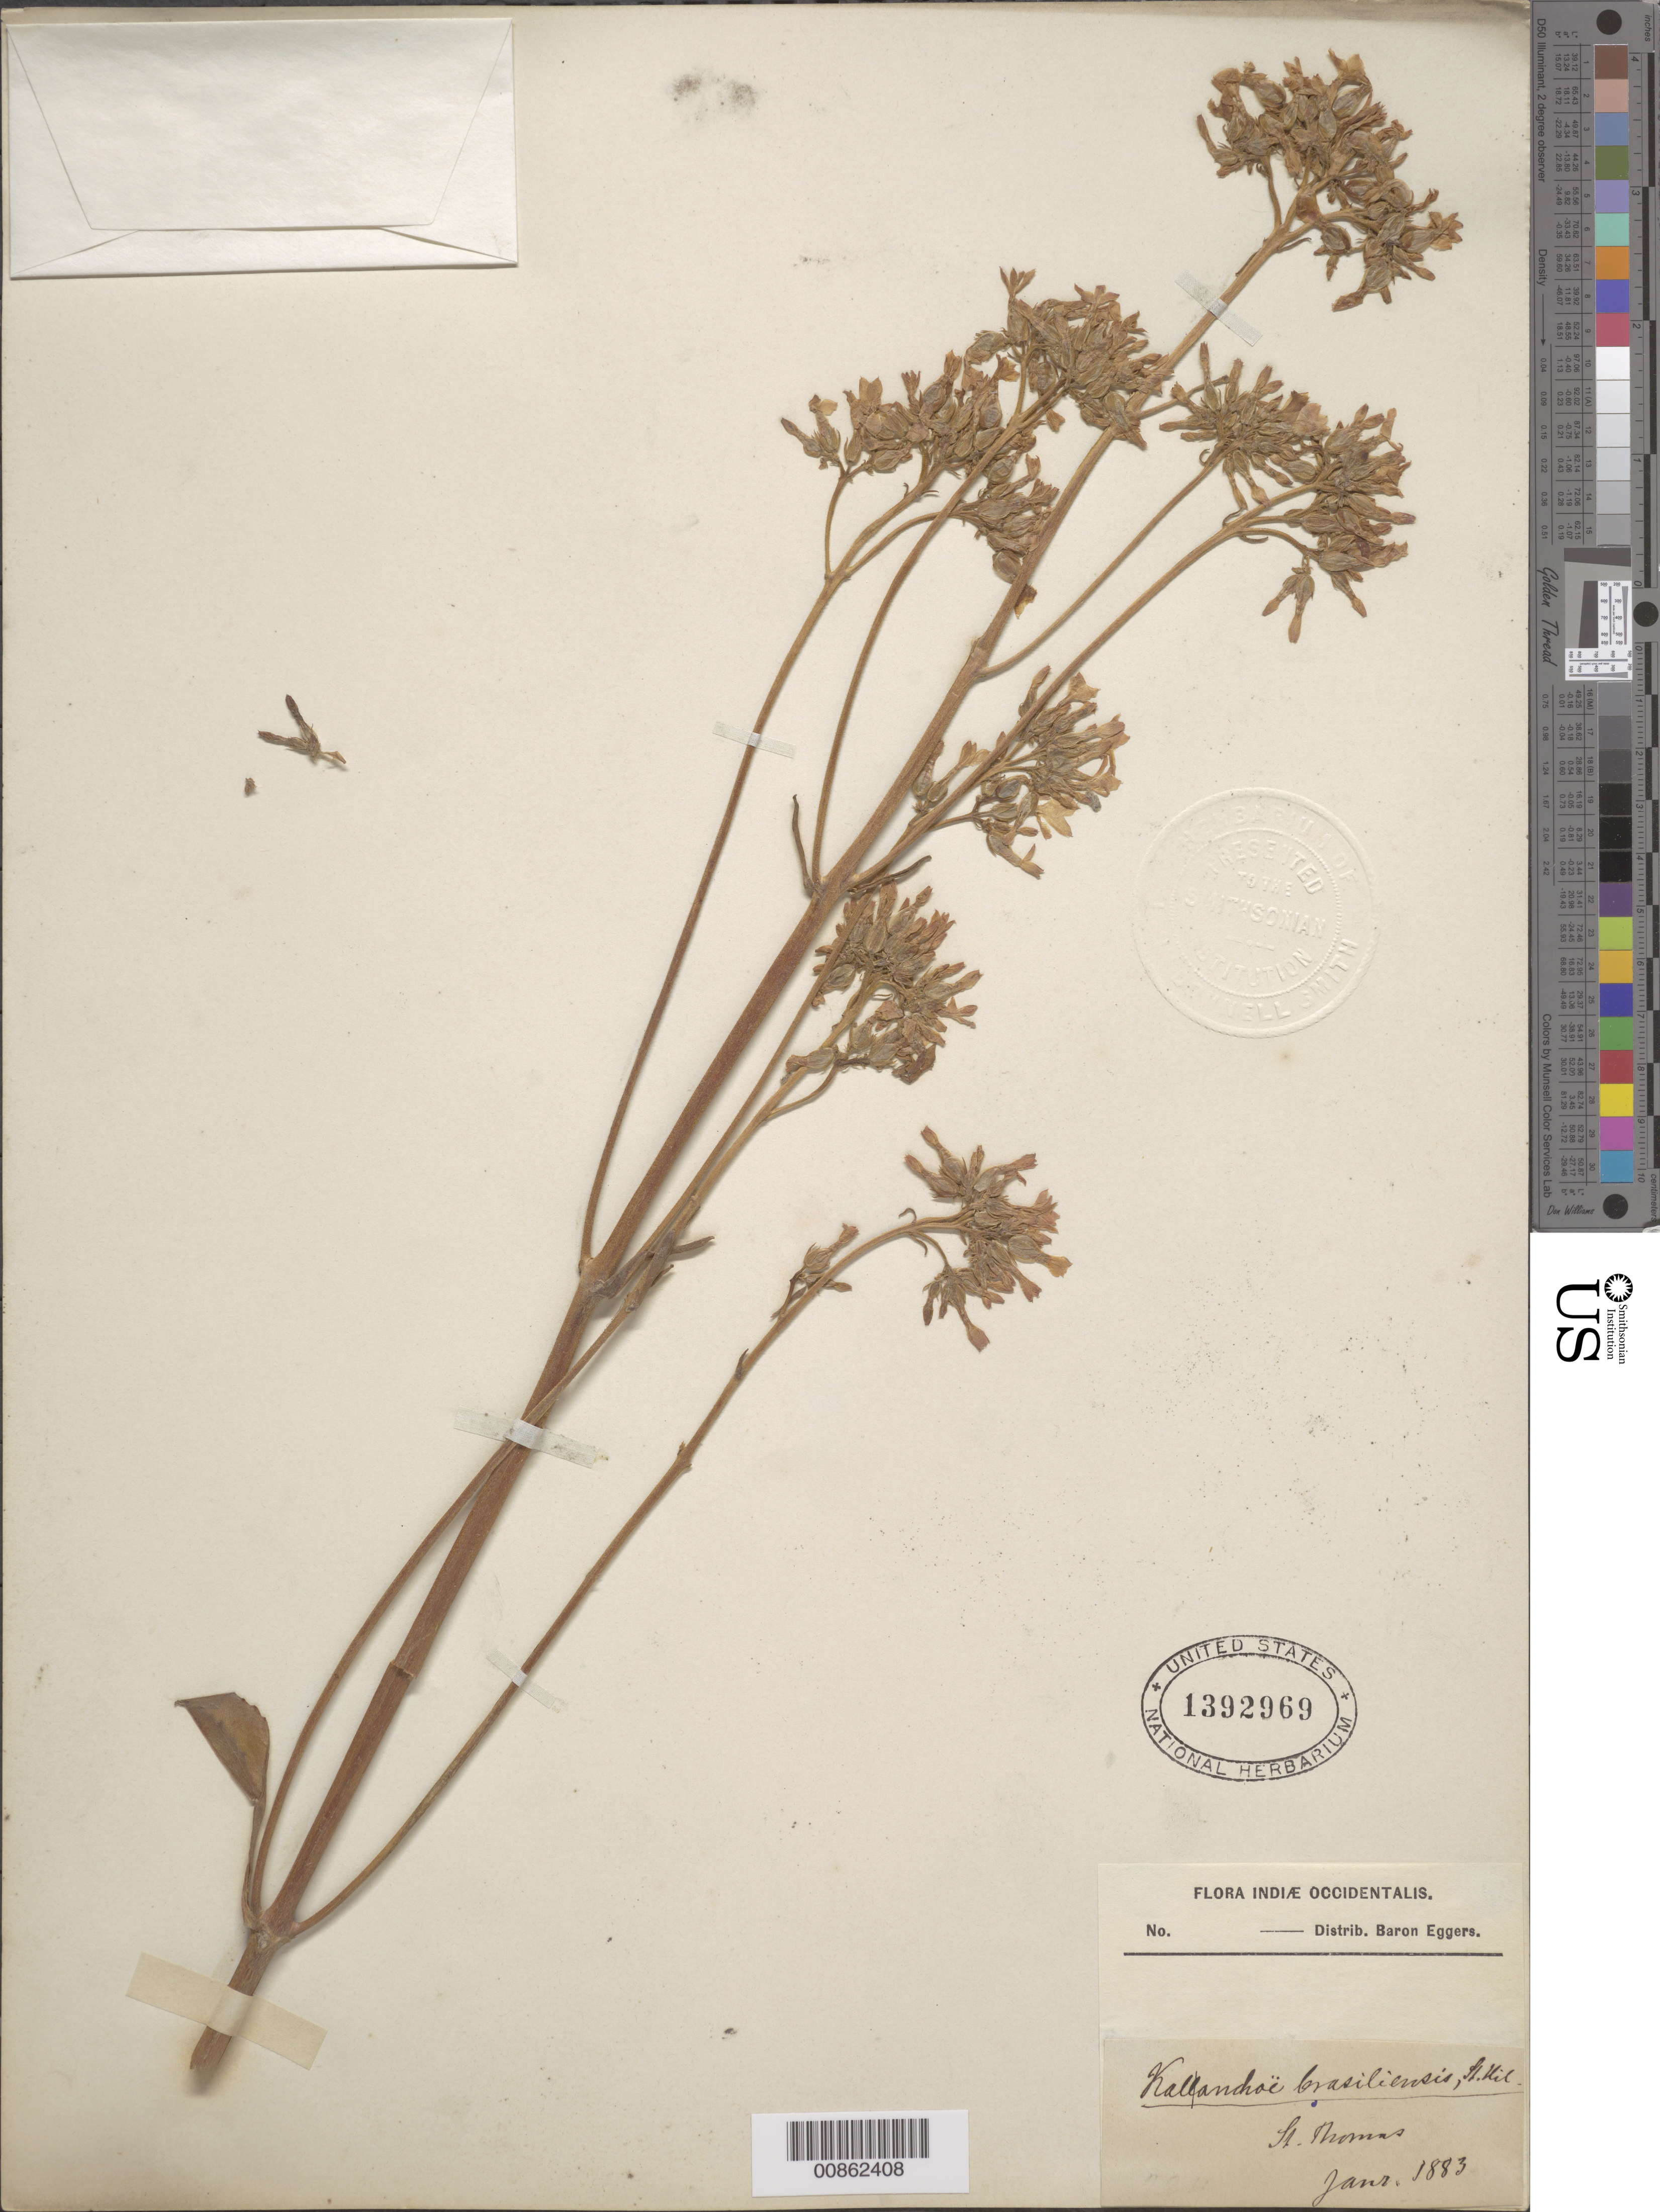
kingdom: Plantae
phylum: Tracheophyta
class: Magnoliopsida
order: Saxifragales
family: Crassulaceae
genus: Kalanchoe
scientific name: Kalanchoe brasiliensis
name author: Cambess.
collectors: H. F. A. von Eggers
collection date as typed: Jan 1883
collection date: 1883-01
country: U.S. Virgin Islands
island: St. Thomas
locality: St. Thomas.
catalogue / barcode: US 1392969